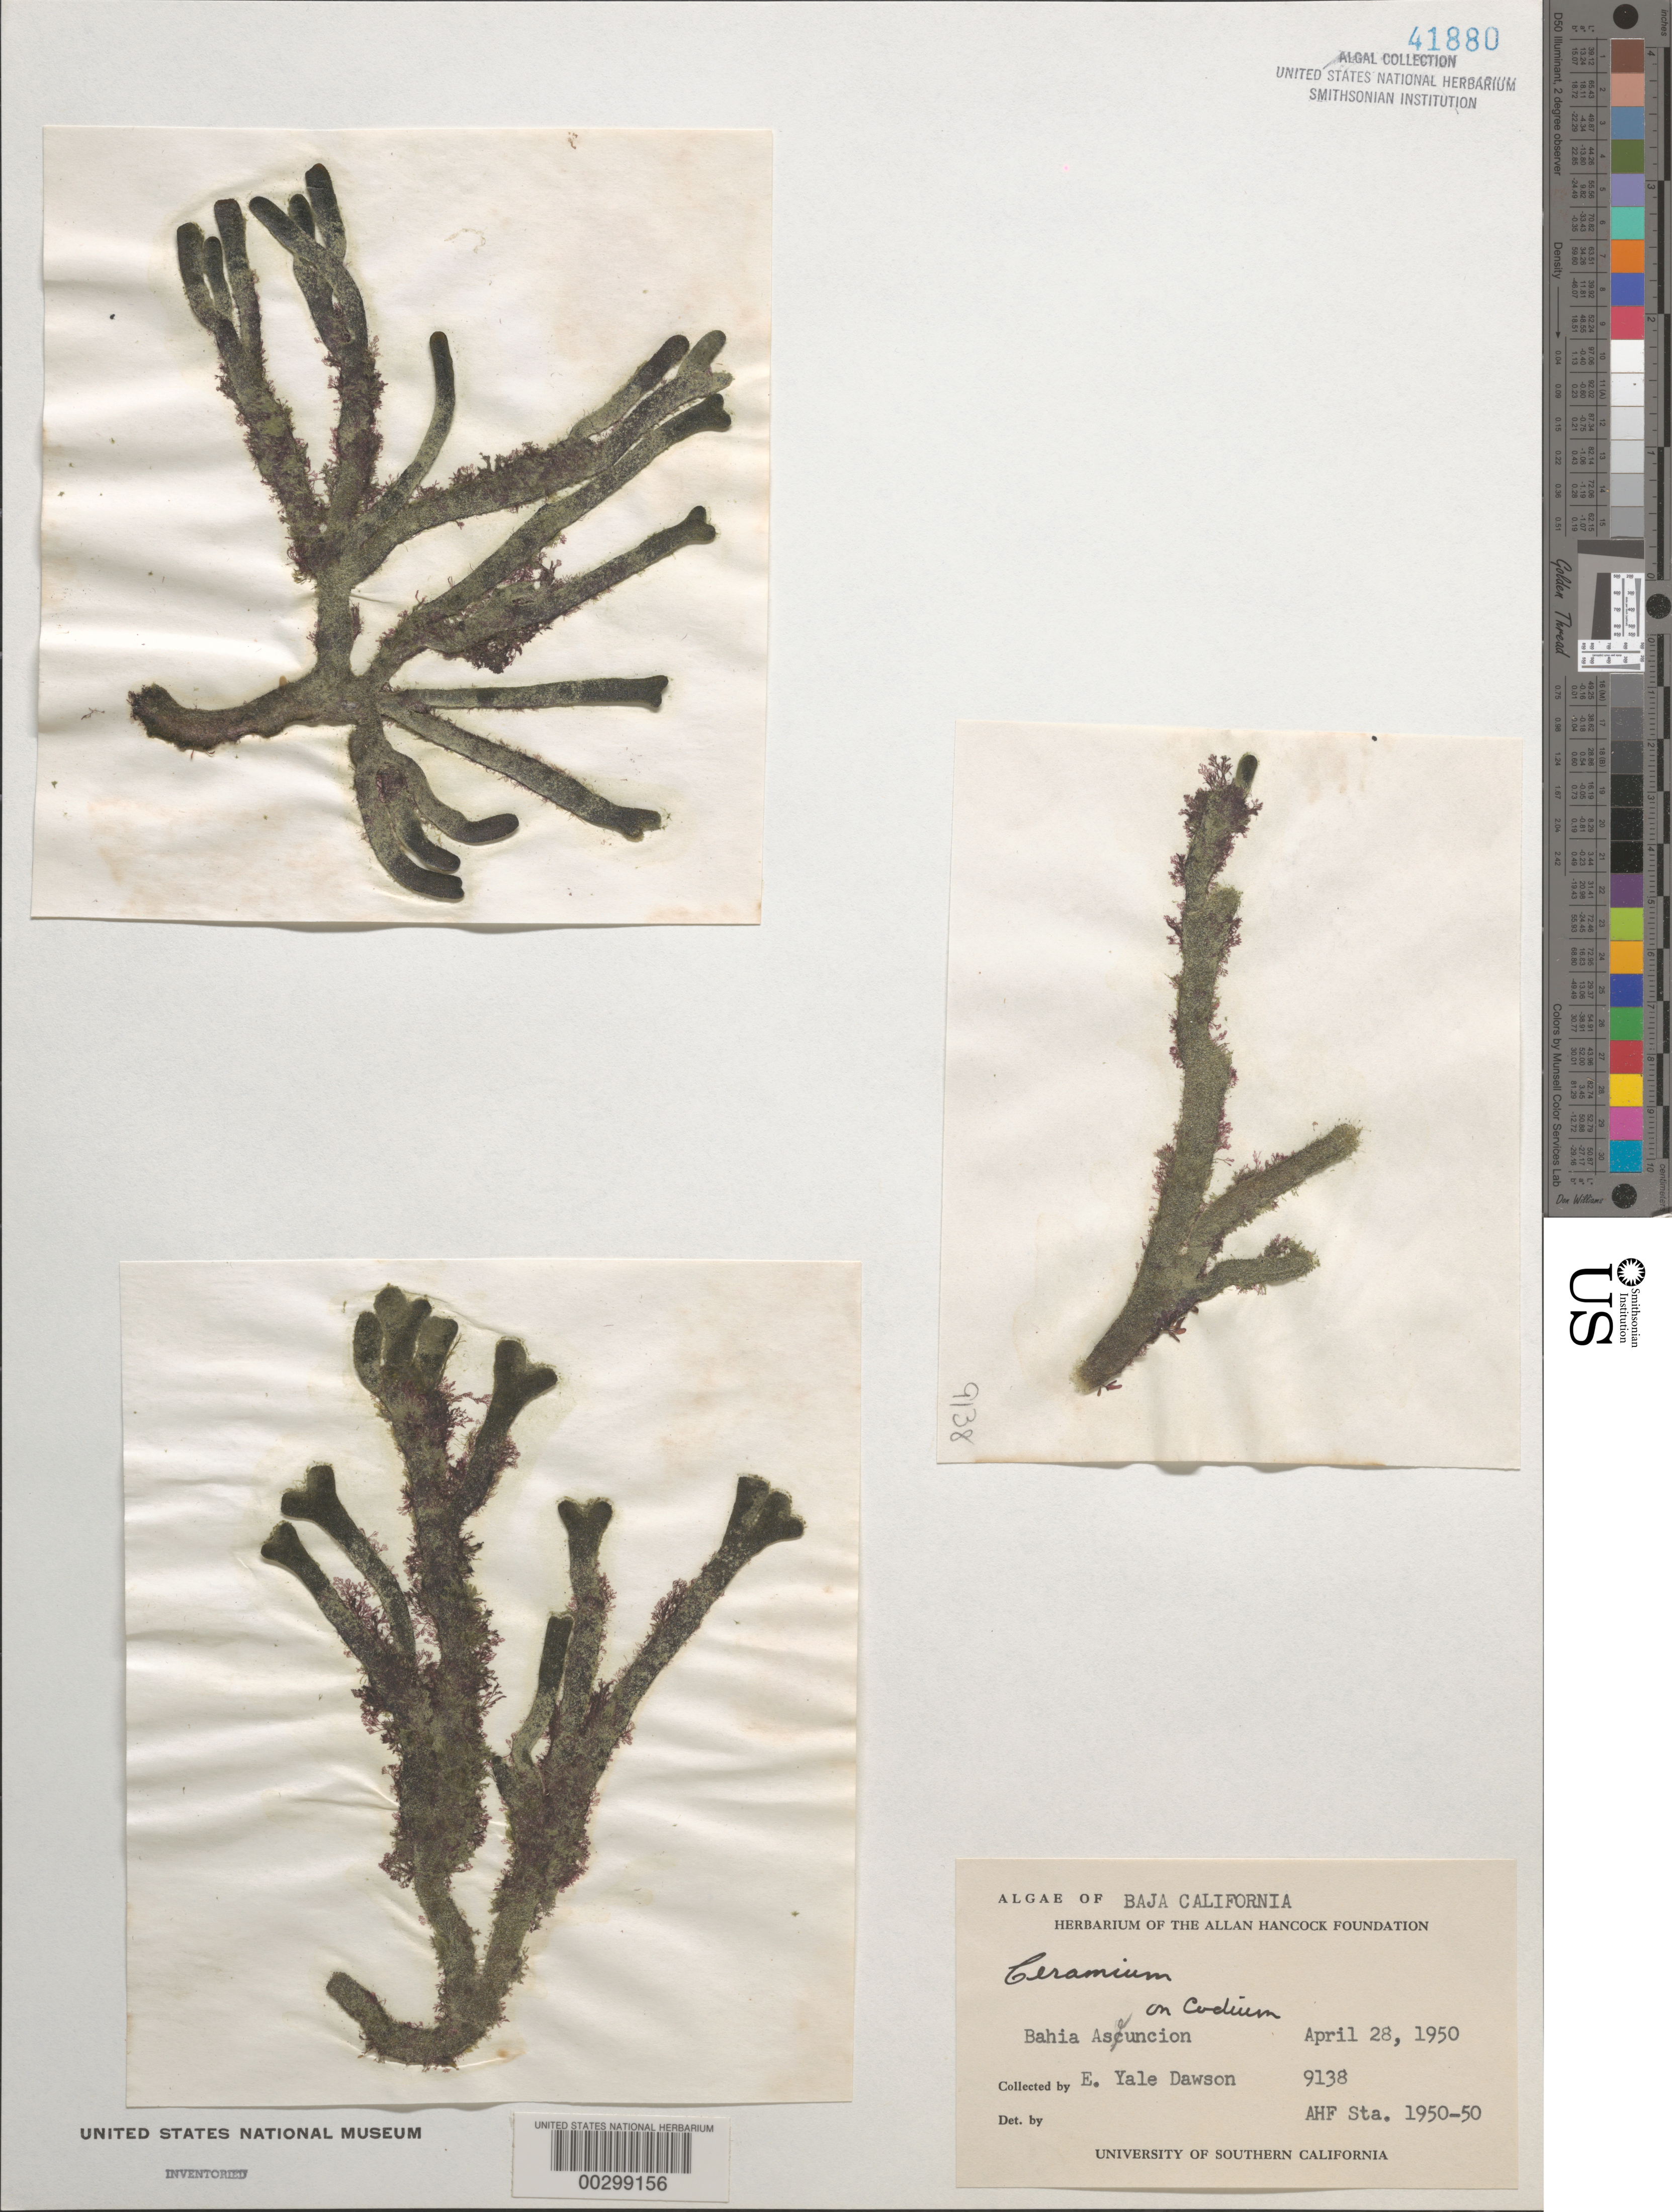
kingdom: Plantae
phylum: Rhodophyta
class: Florideophyceae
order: Ceramiales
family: Ceramiaceae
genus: Ceramium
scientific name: Ceramium sp.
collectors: E. Y. Dawson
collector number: EYD 9138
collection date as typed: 28 Apr 1950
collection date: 1950-04-28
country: Mexico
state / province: Baja California Sur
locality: Bahia Asuncion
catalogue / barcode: US 41880